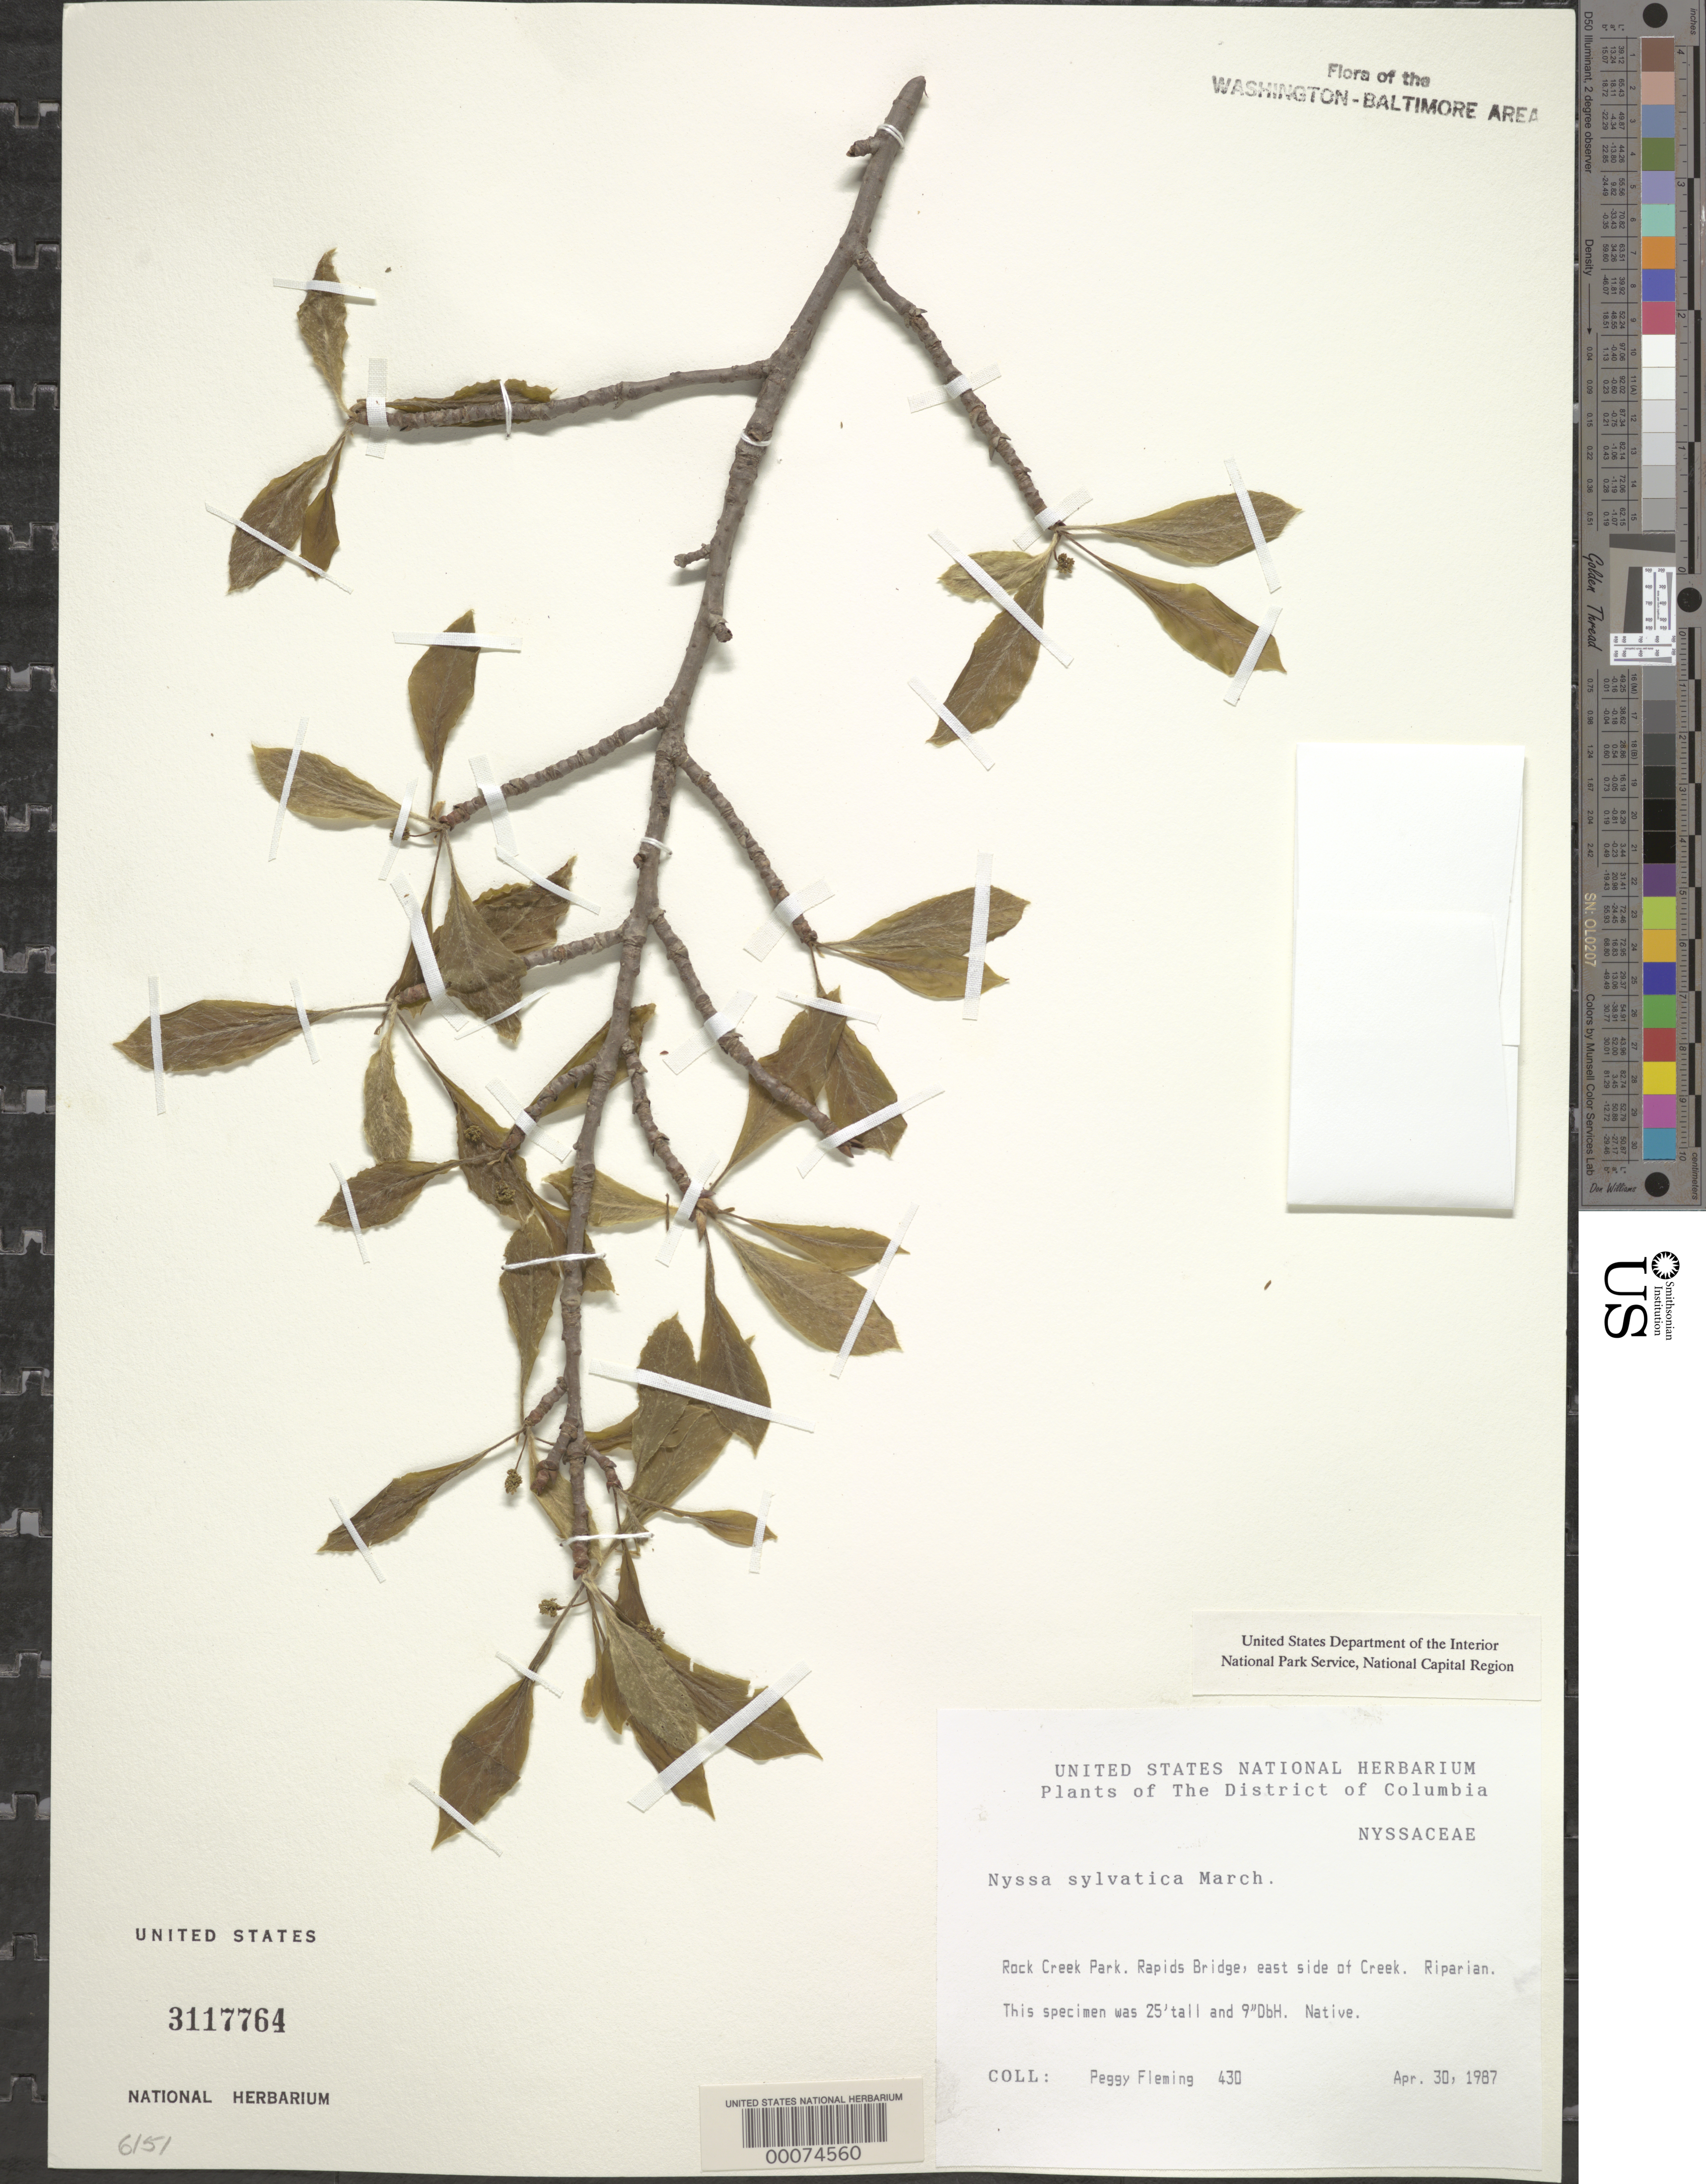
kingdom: Plantae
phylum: Tracheophyta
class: Magnoliopsida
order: Cornales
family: Nyssaceae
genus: Nyssa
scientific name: Nyssa sylvatica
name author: Marshall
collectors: P. Fleming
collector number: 430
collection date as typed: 30 Apr 1987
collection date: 1987-04-30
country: United States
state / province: District of Columbia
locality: Rock Creek Park. Rapids Bridge, east side of Creek. Rock Creek Park & vicinity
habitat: Riparian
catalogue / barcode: US 3117764